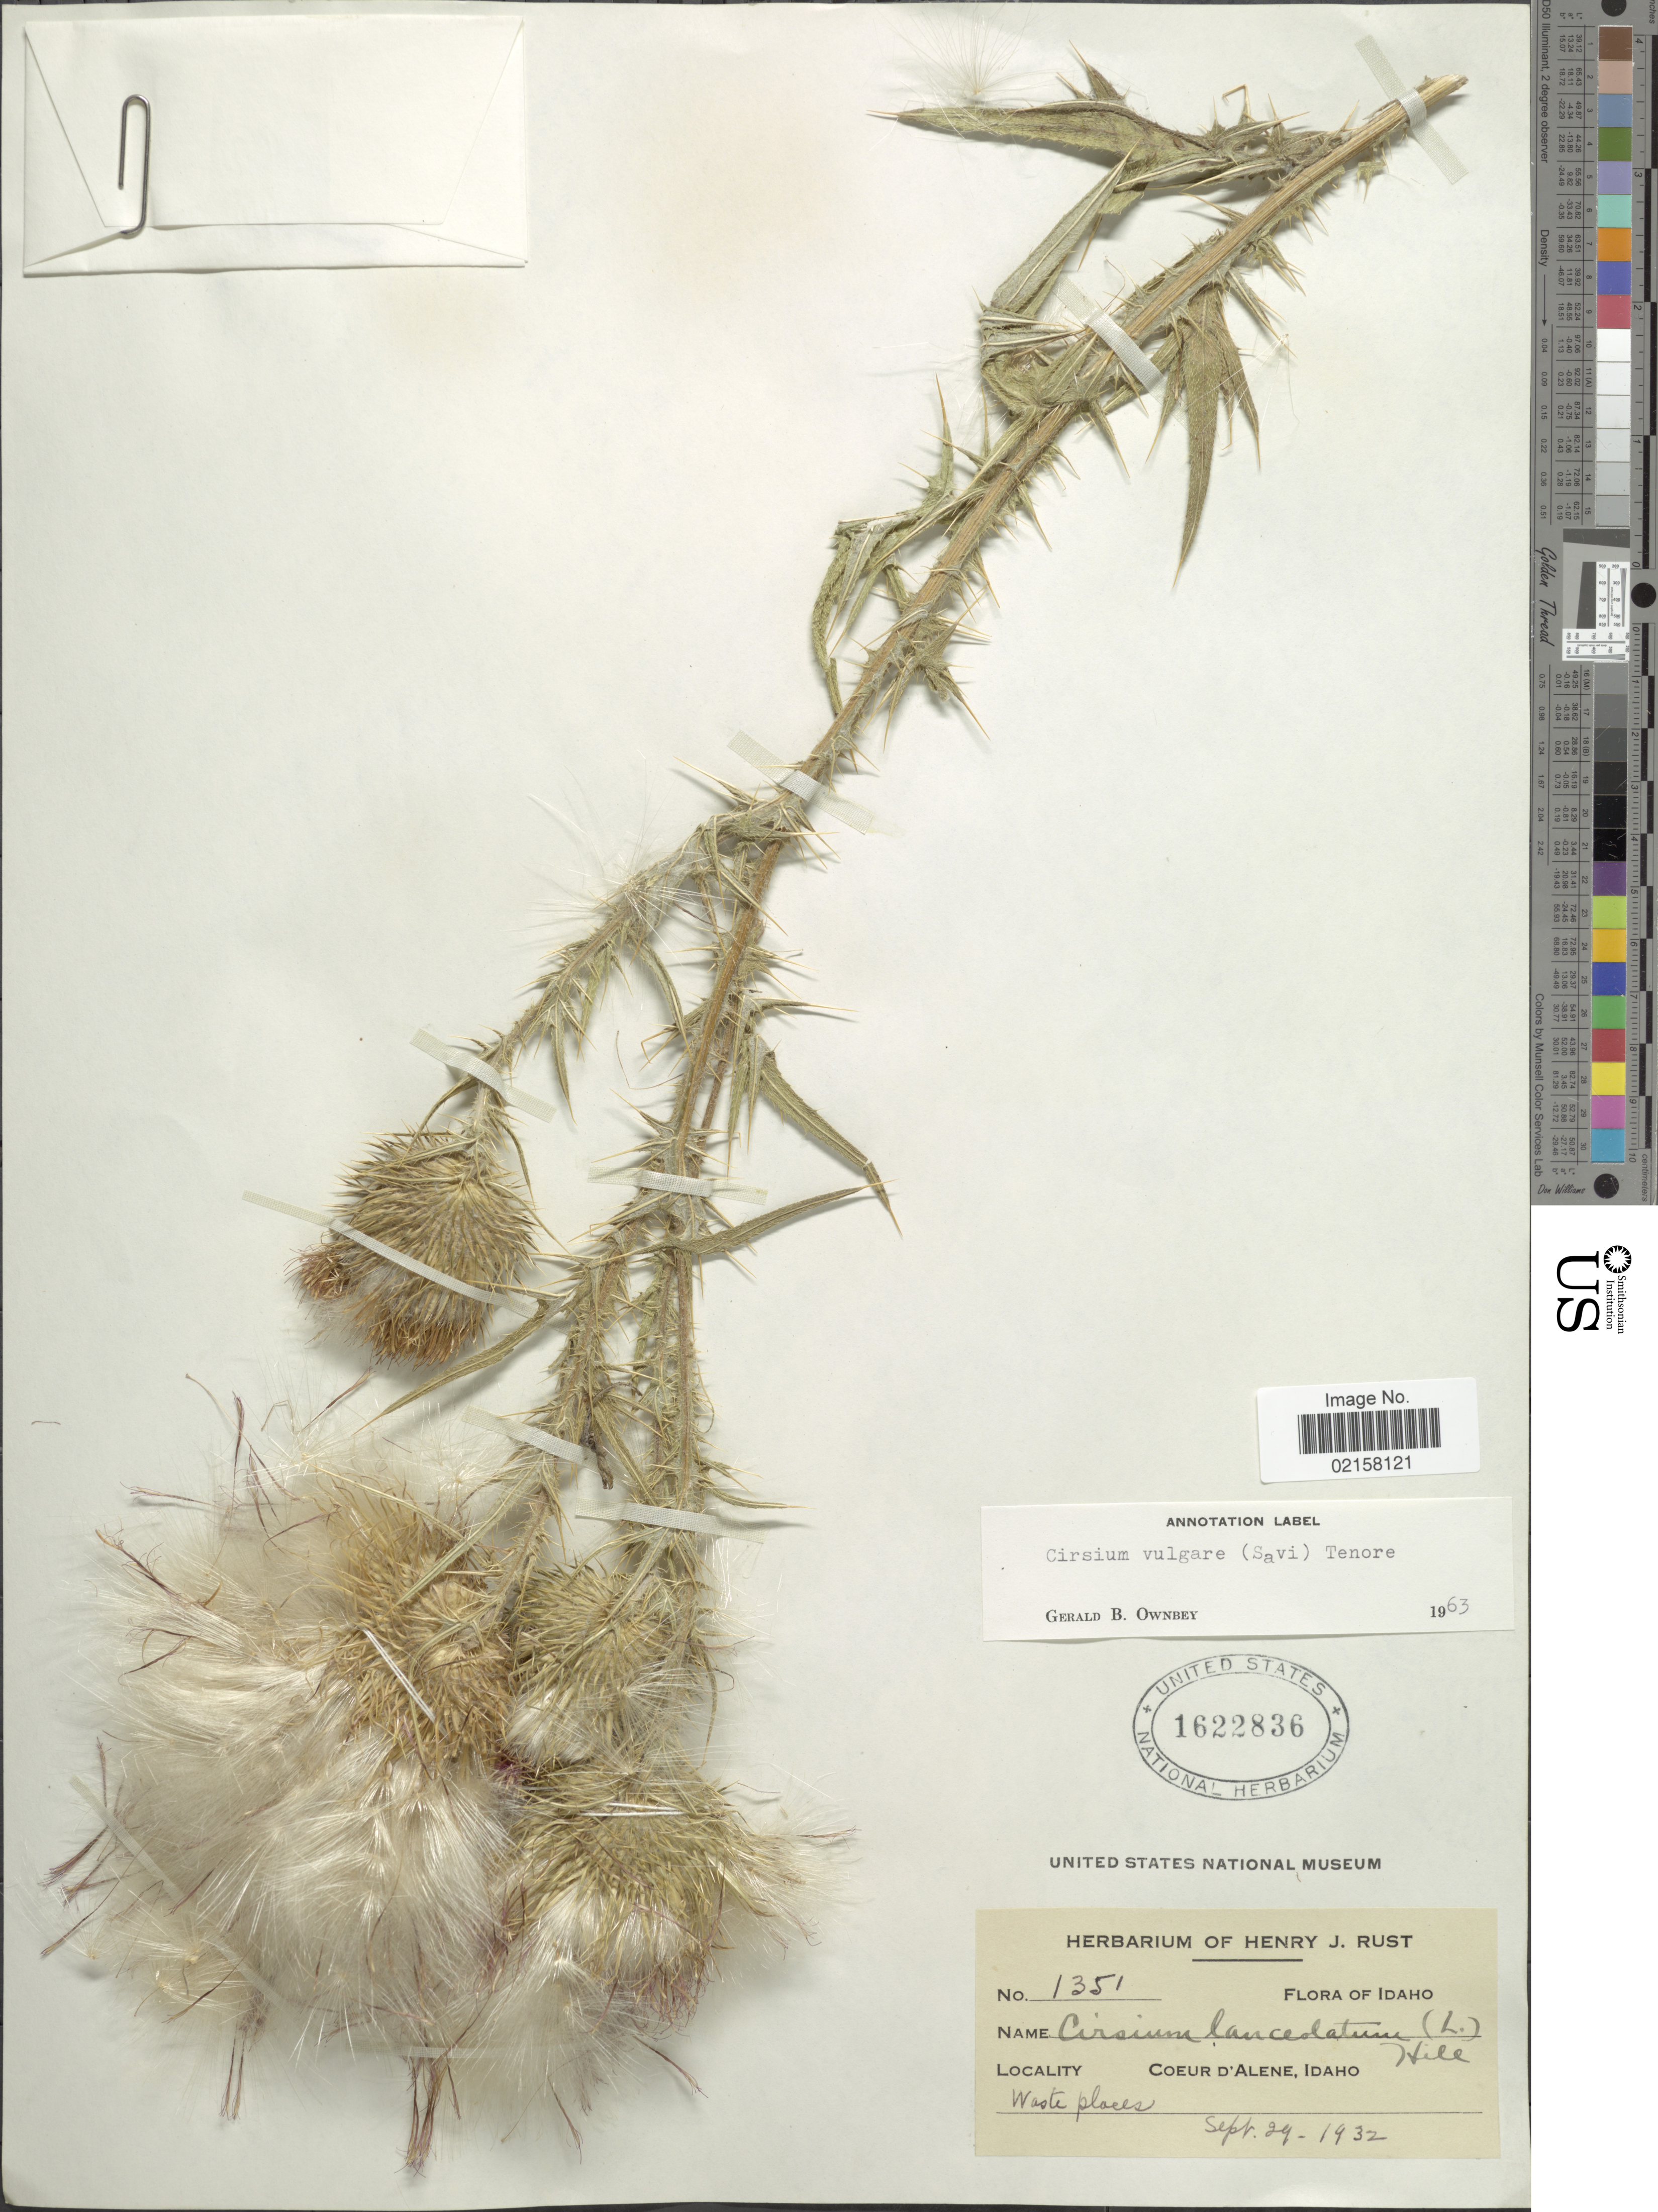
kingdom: Plantae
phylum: Tracheophyta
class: Magnoliopsida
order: Asterales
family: Asteraceae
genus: Cirsium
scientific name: Cirsium vulgare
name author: (Savi) Ten.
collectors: ex herb. Henry J. Rust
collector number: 1351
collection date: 1932-09-29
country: United States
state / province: Idaho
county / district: Kootenai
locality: Coeur d'Alene, waste places.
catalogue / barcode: US 1622836